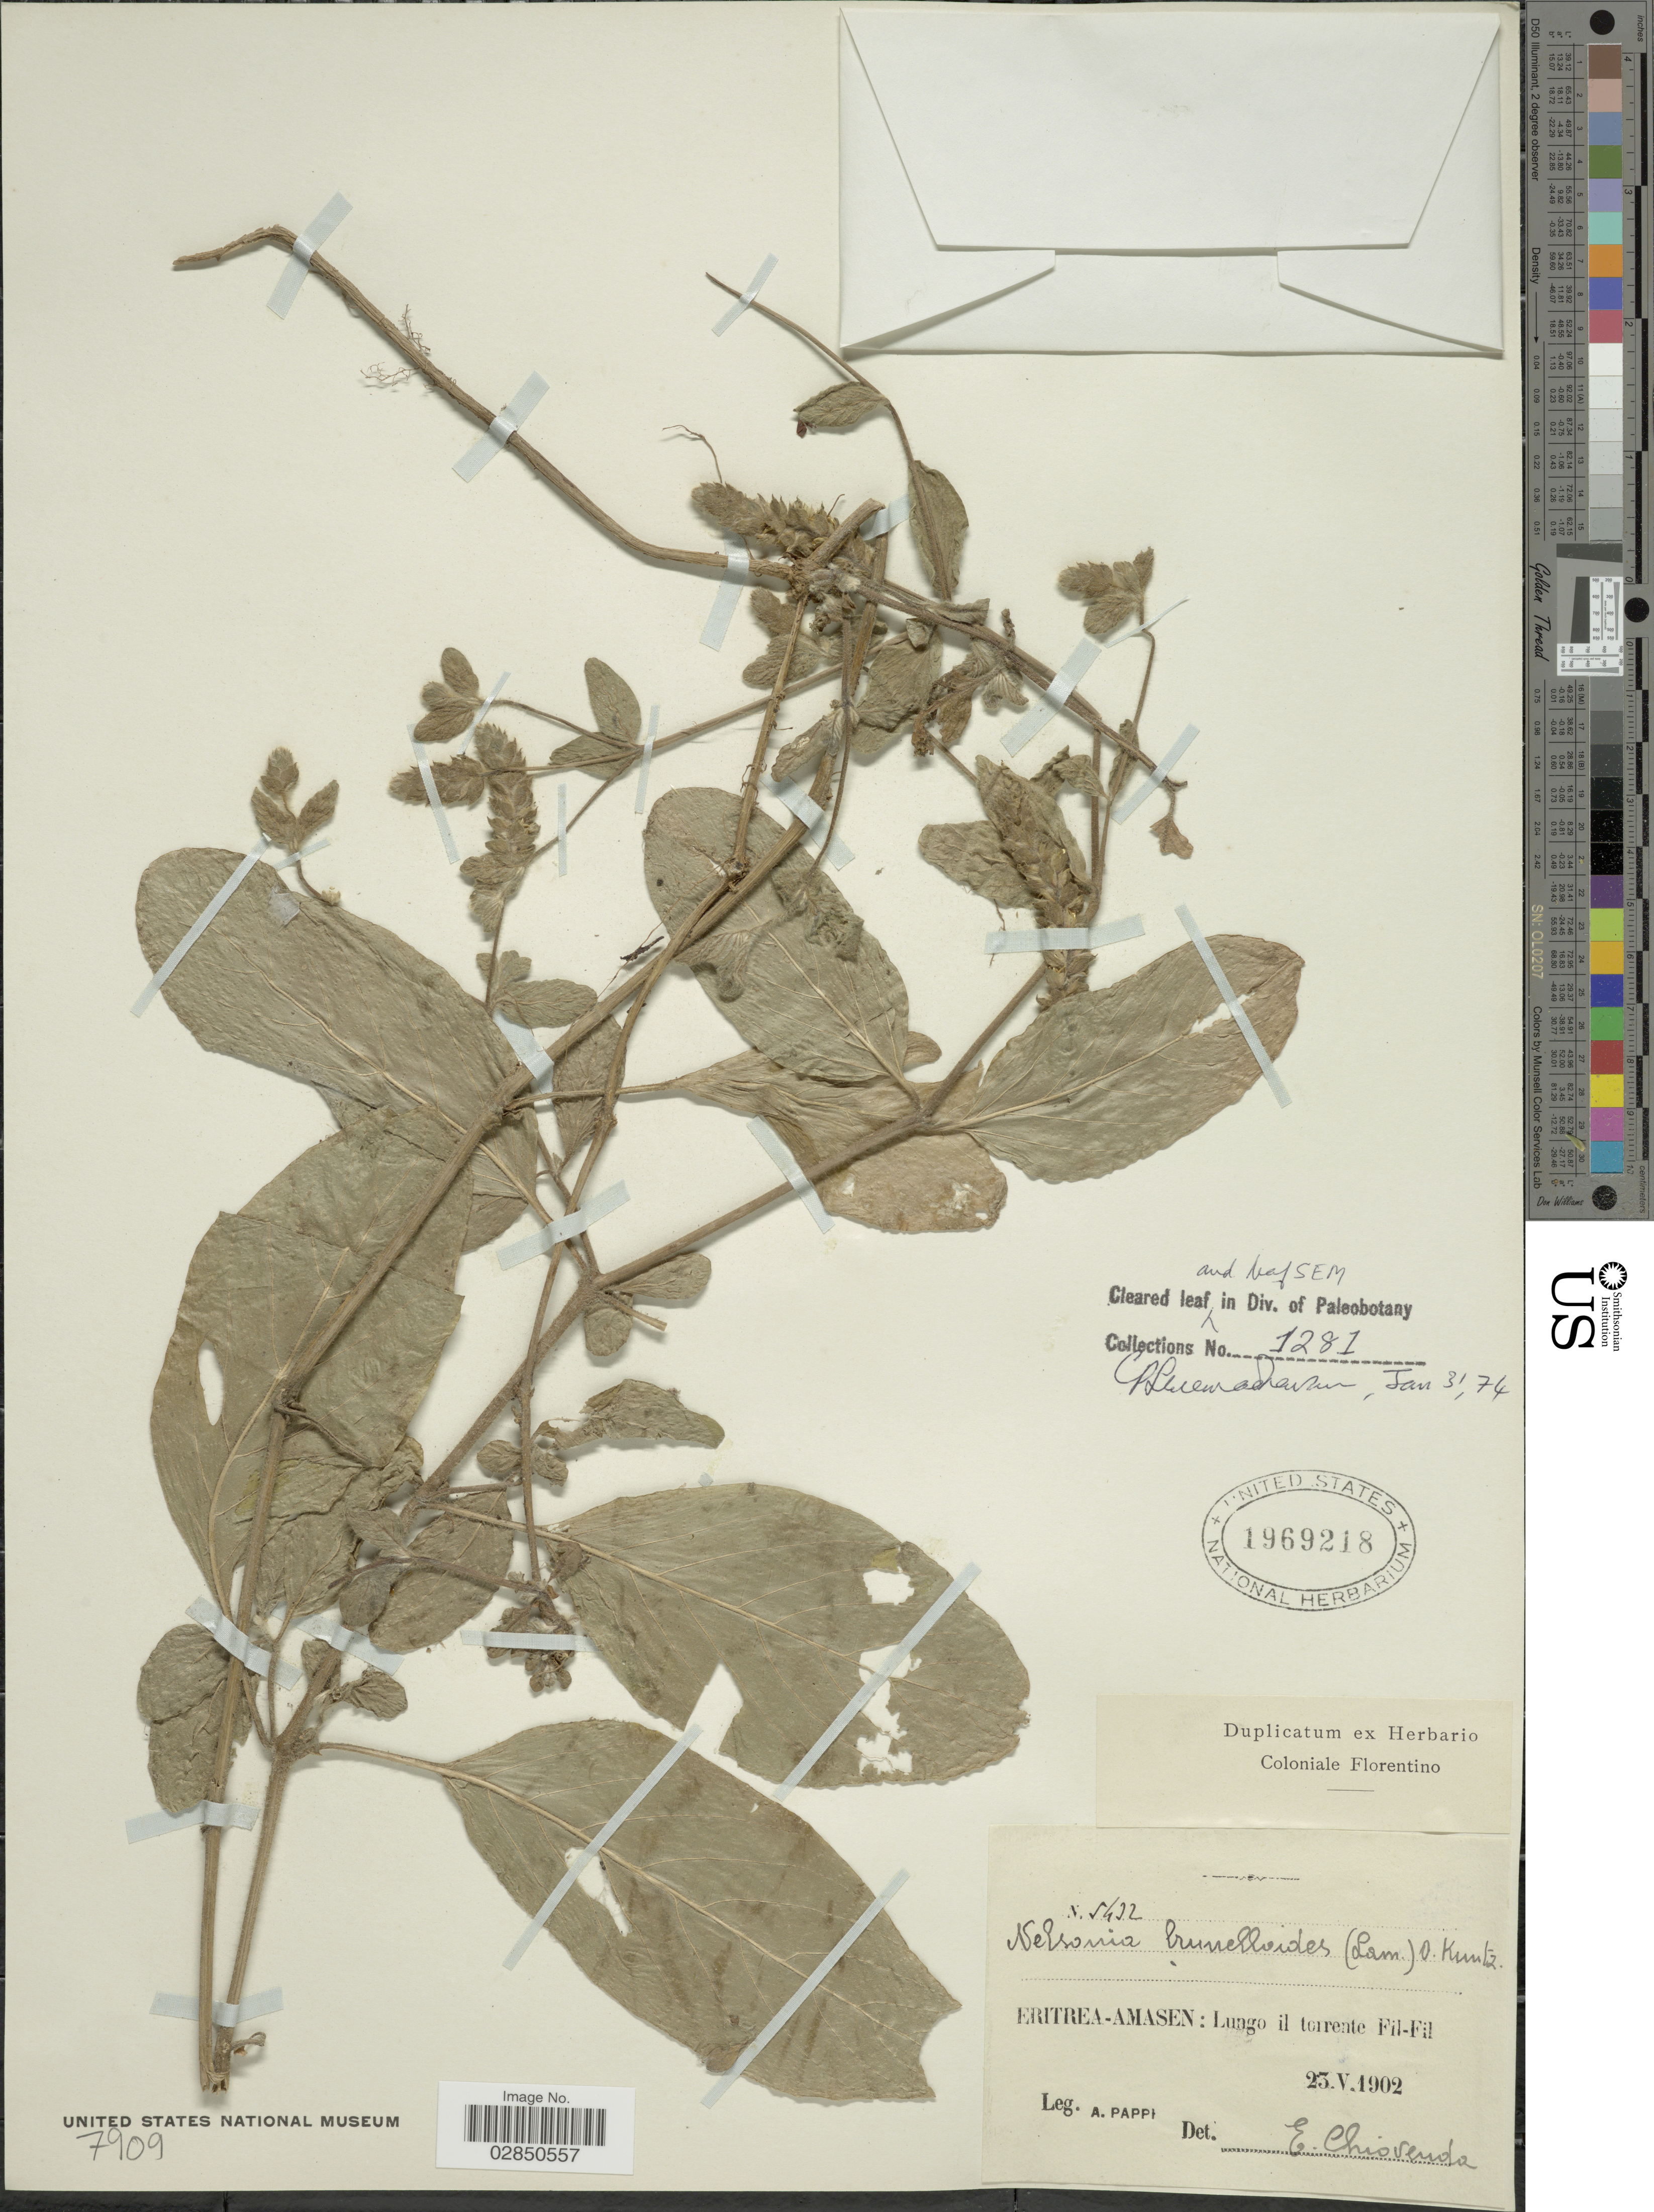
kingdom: Plantae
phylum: Tracheophyta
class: Magnoliopsida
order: Lamiales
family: Acanthaceae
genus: Nelsonia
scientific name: Nelsonia brunelloides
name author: (Lam.) Kuntze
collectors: A. Pappi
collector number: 5432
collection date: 1902-05-23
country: Eritrea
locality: Eritrea-Amasen: Luago il torrente Fil-Fil.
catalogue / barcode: US 1969218